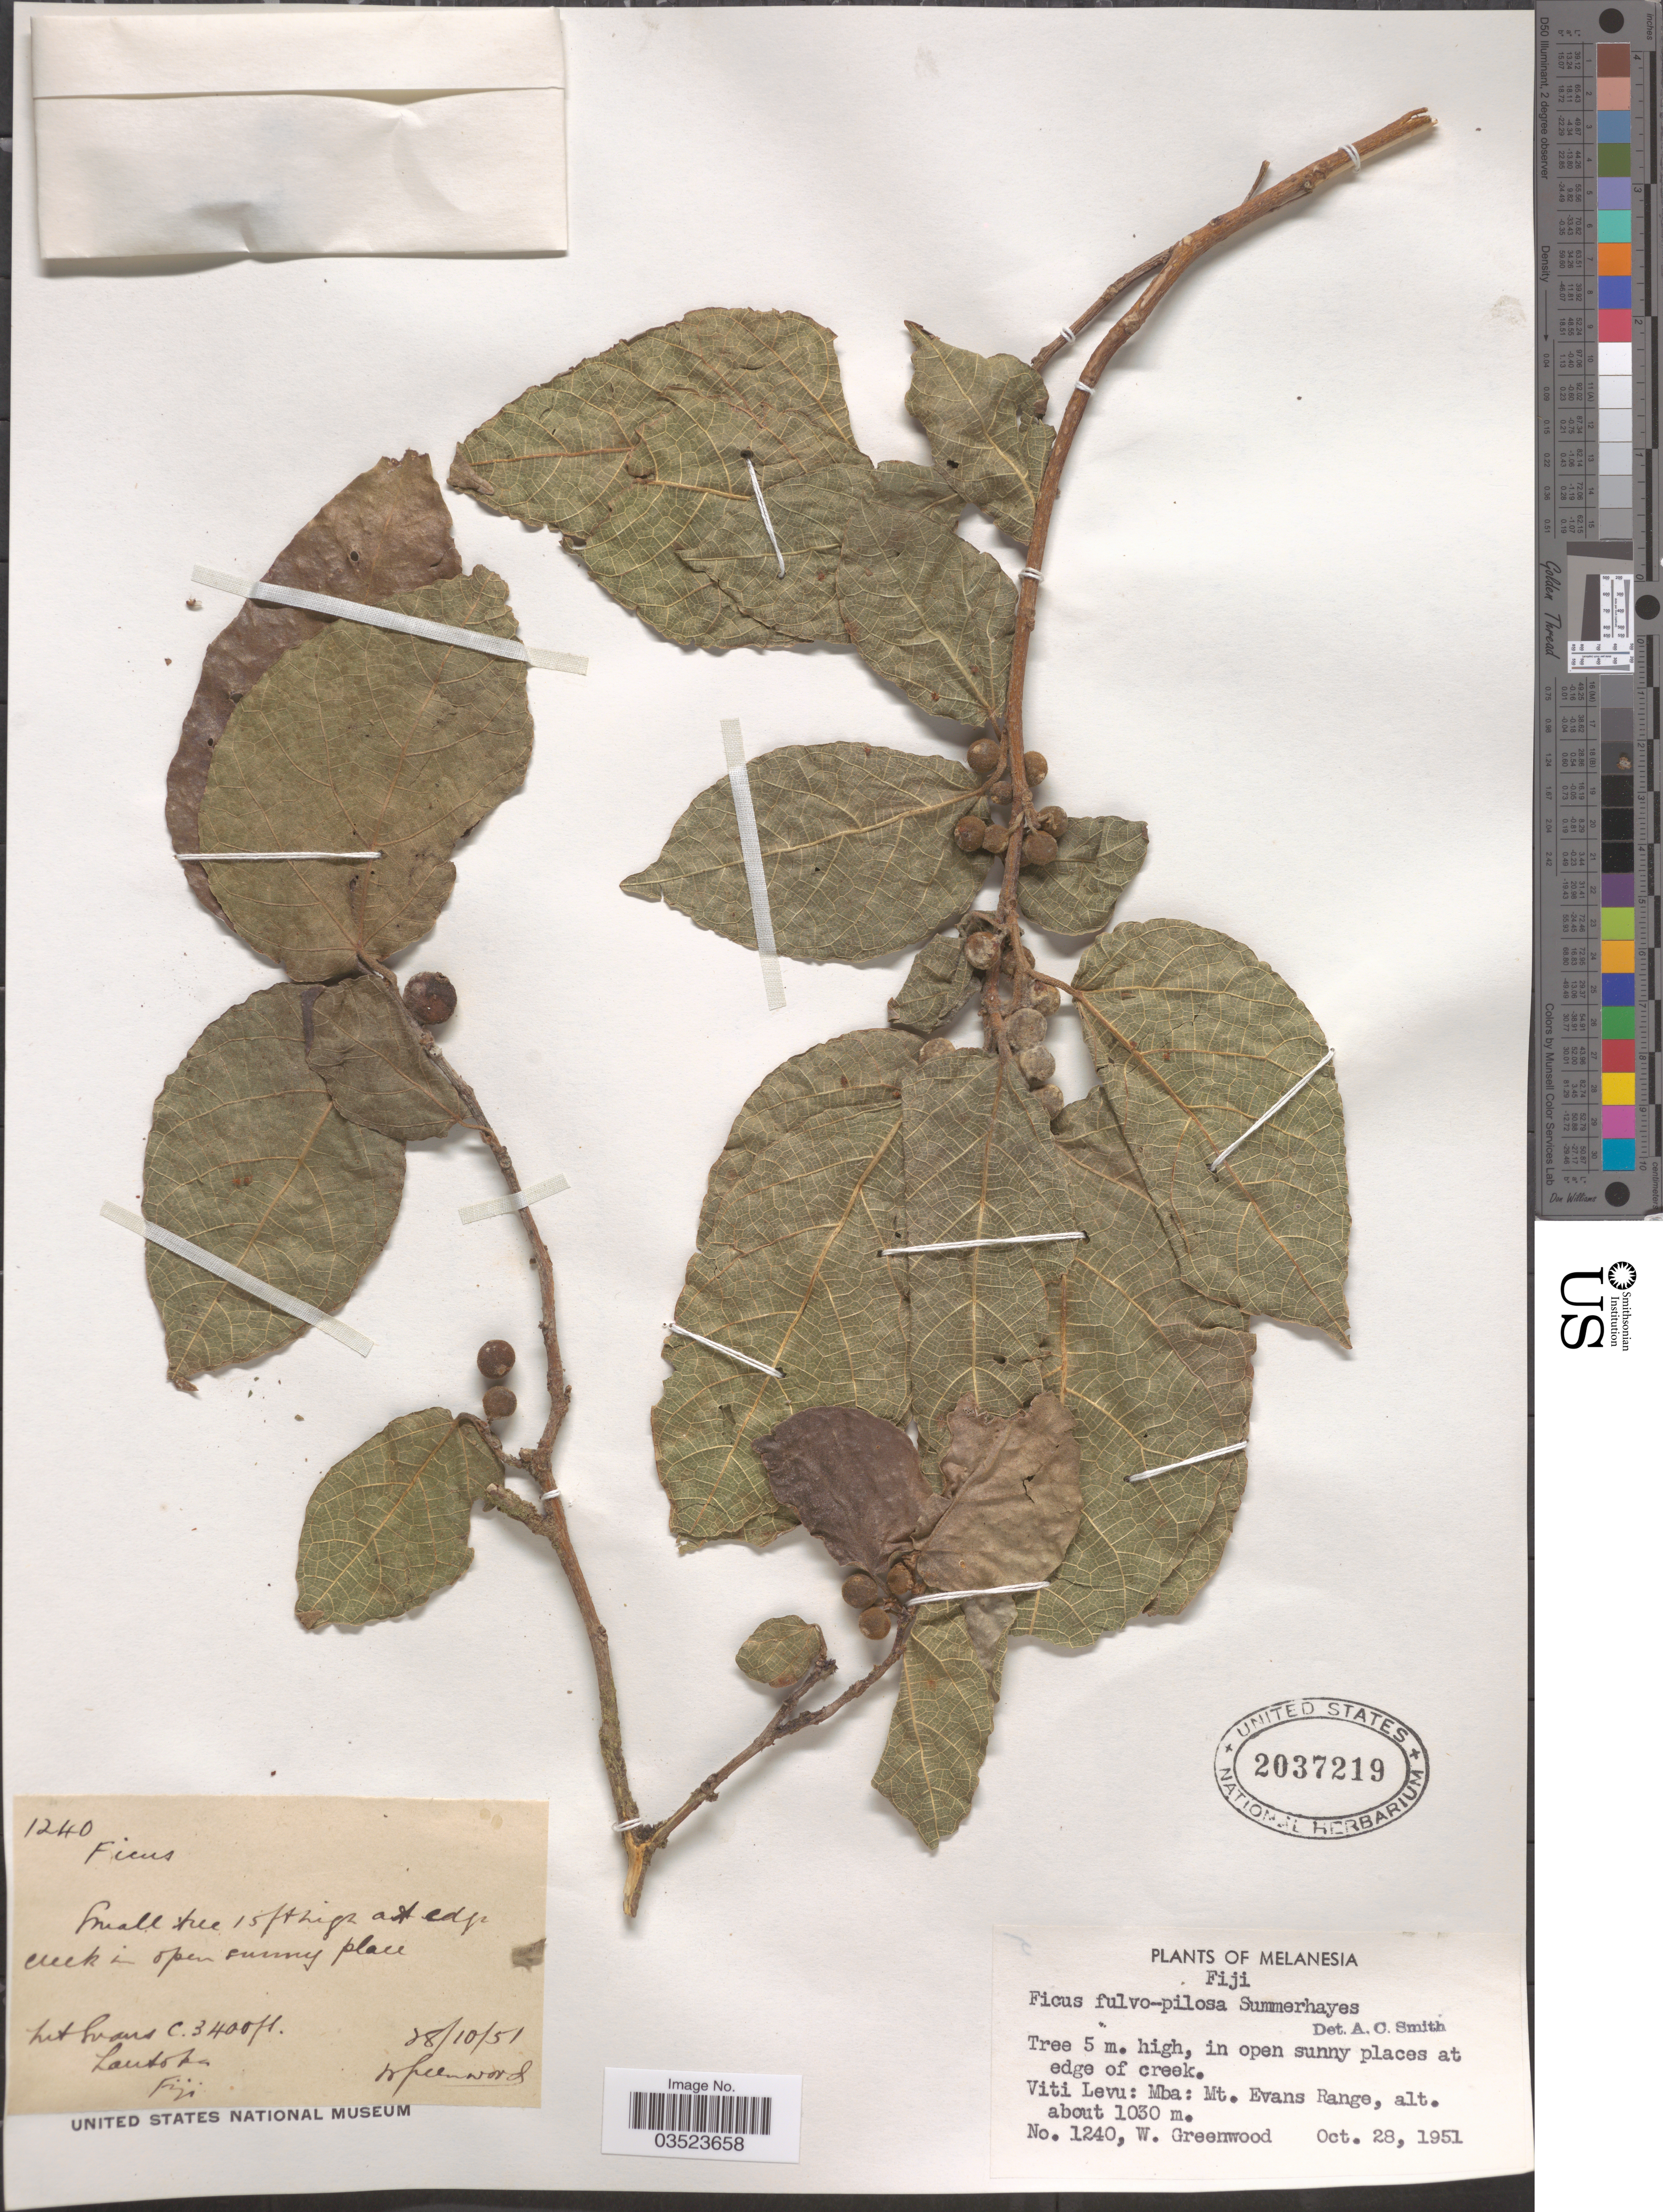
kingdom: Plantae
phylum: Tracheophyta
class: Magnoliopsida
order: Rosales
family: Moraceae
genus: Ficus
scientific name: Ficus fulvo-pilosa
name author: Summerh. in A.C. Sm.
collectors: W. Greenwood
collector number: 1240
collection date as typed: Transcribed d/m/y: 28/10/51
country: Fiji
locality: Melanesia. Viti Levu: Mba: Mt. Evans Range. Lautoka.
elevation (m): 1030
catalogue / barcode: US 2037219